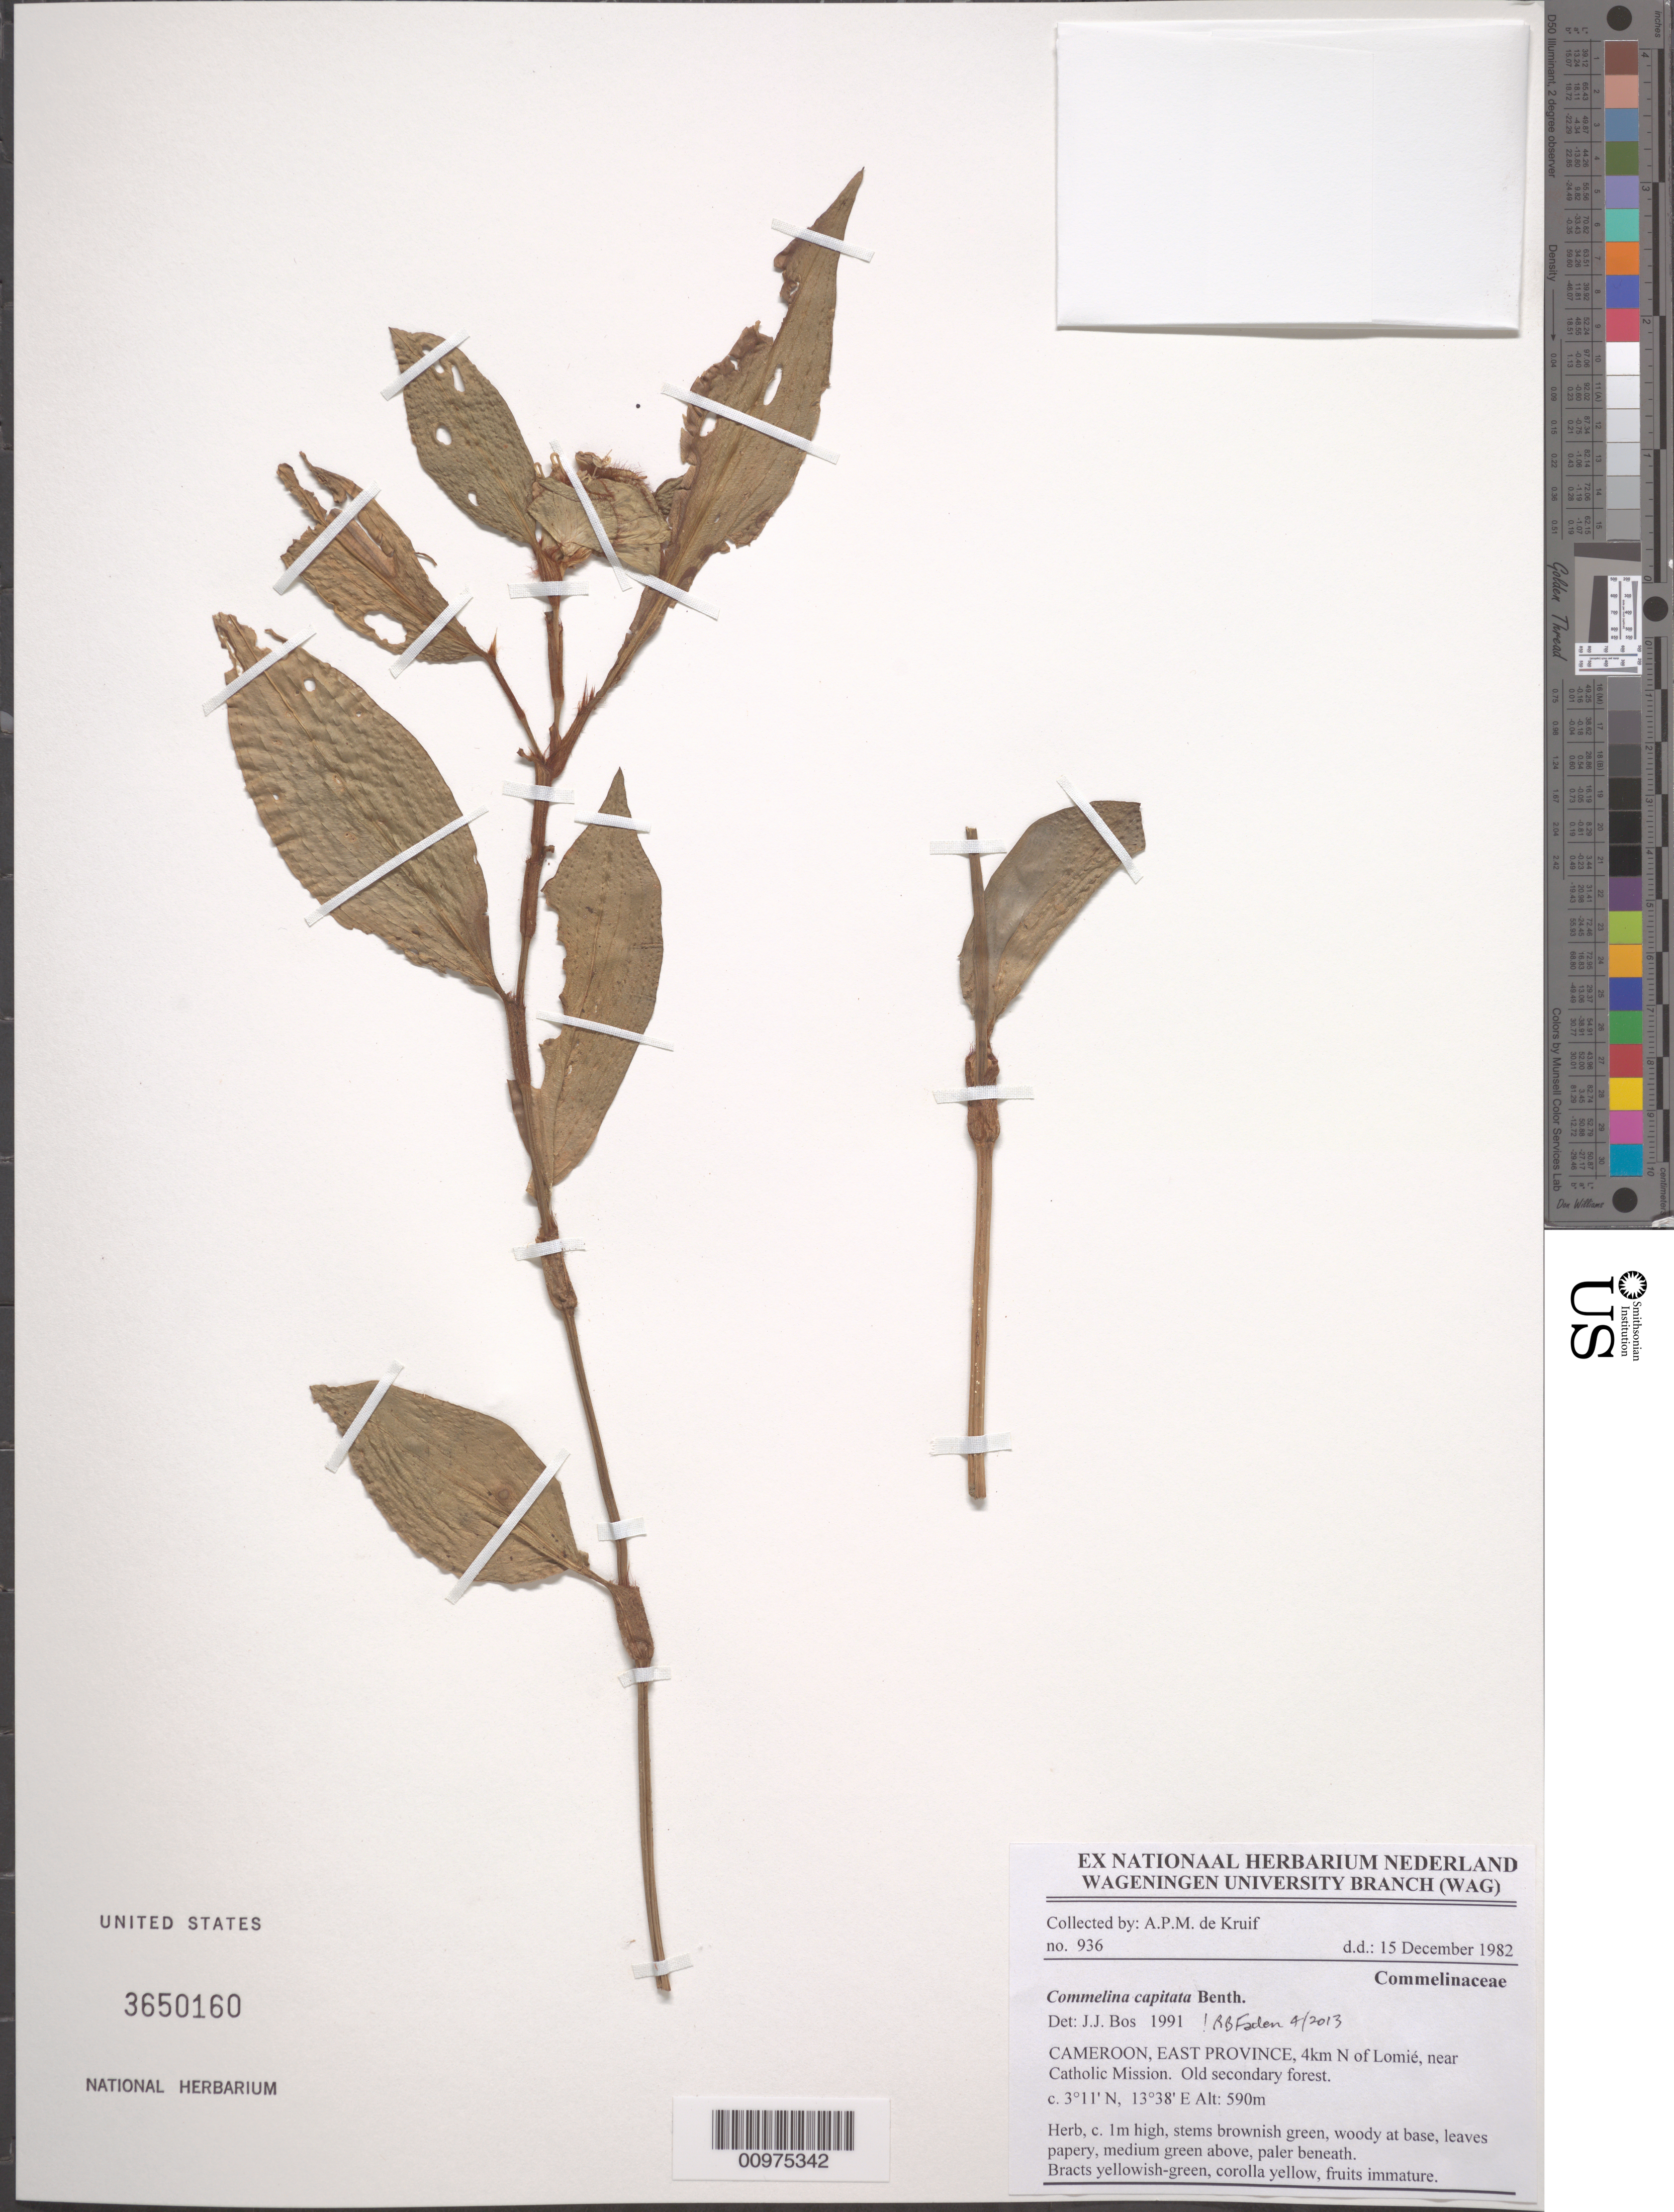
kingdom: Plantae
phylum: Tracheophyta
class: Liliopsida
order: Commelinales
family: Commelinaceae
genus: Commelina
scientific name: Commelina capitata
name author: Benth.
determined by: Faden, Robert B., (US), Smithsonian Institution - National Museum of Natural History (UNITED STATES)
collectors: A. P. de Kruif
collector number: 936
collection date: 1982-12-15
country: Cameroon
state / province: Est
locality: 4km N of Lomié, near Catholic Mission.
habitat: Old secondary forest.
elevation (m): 590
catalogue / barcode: US 3650160